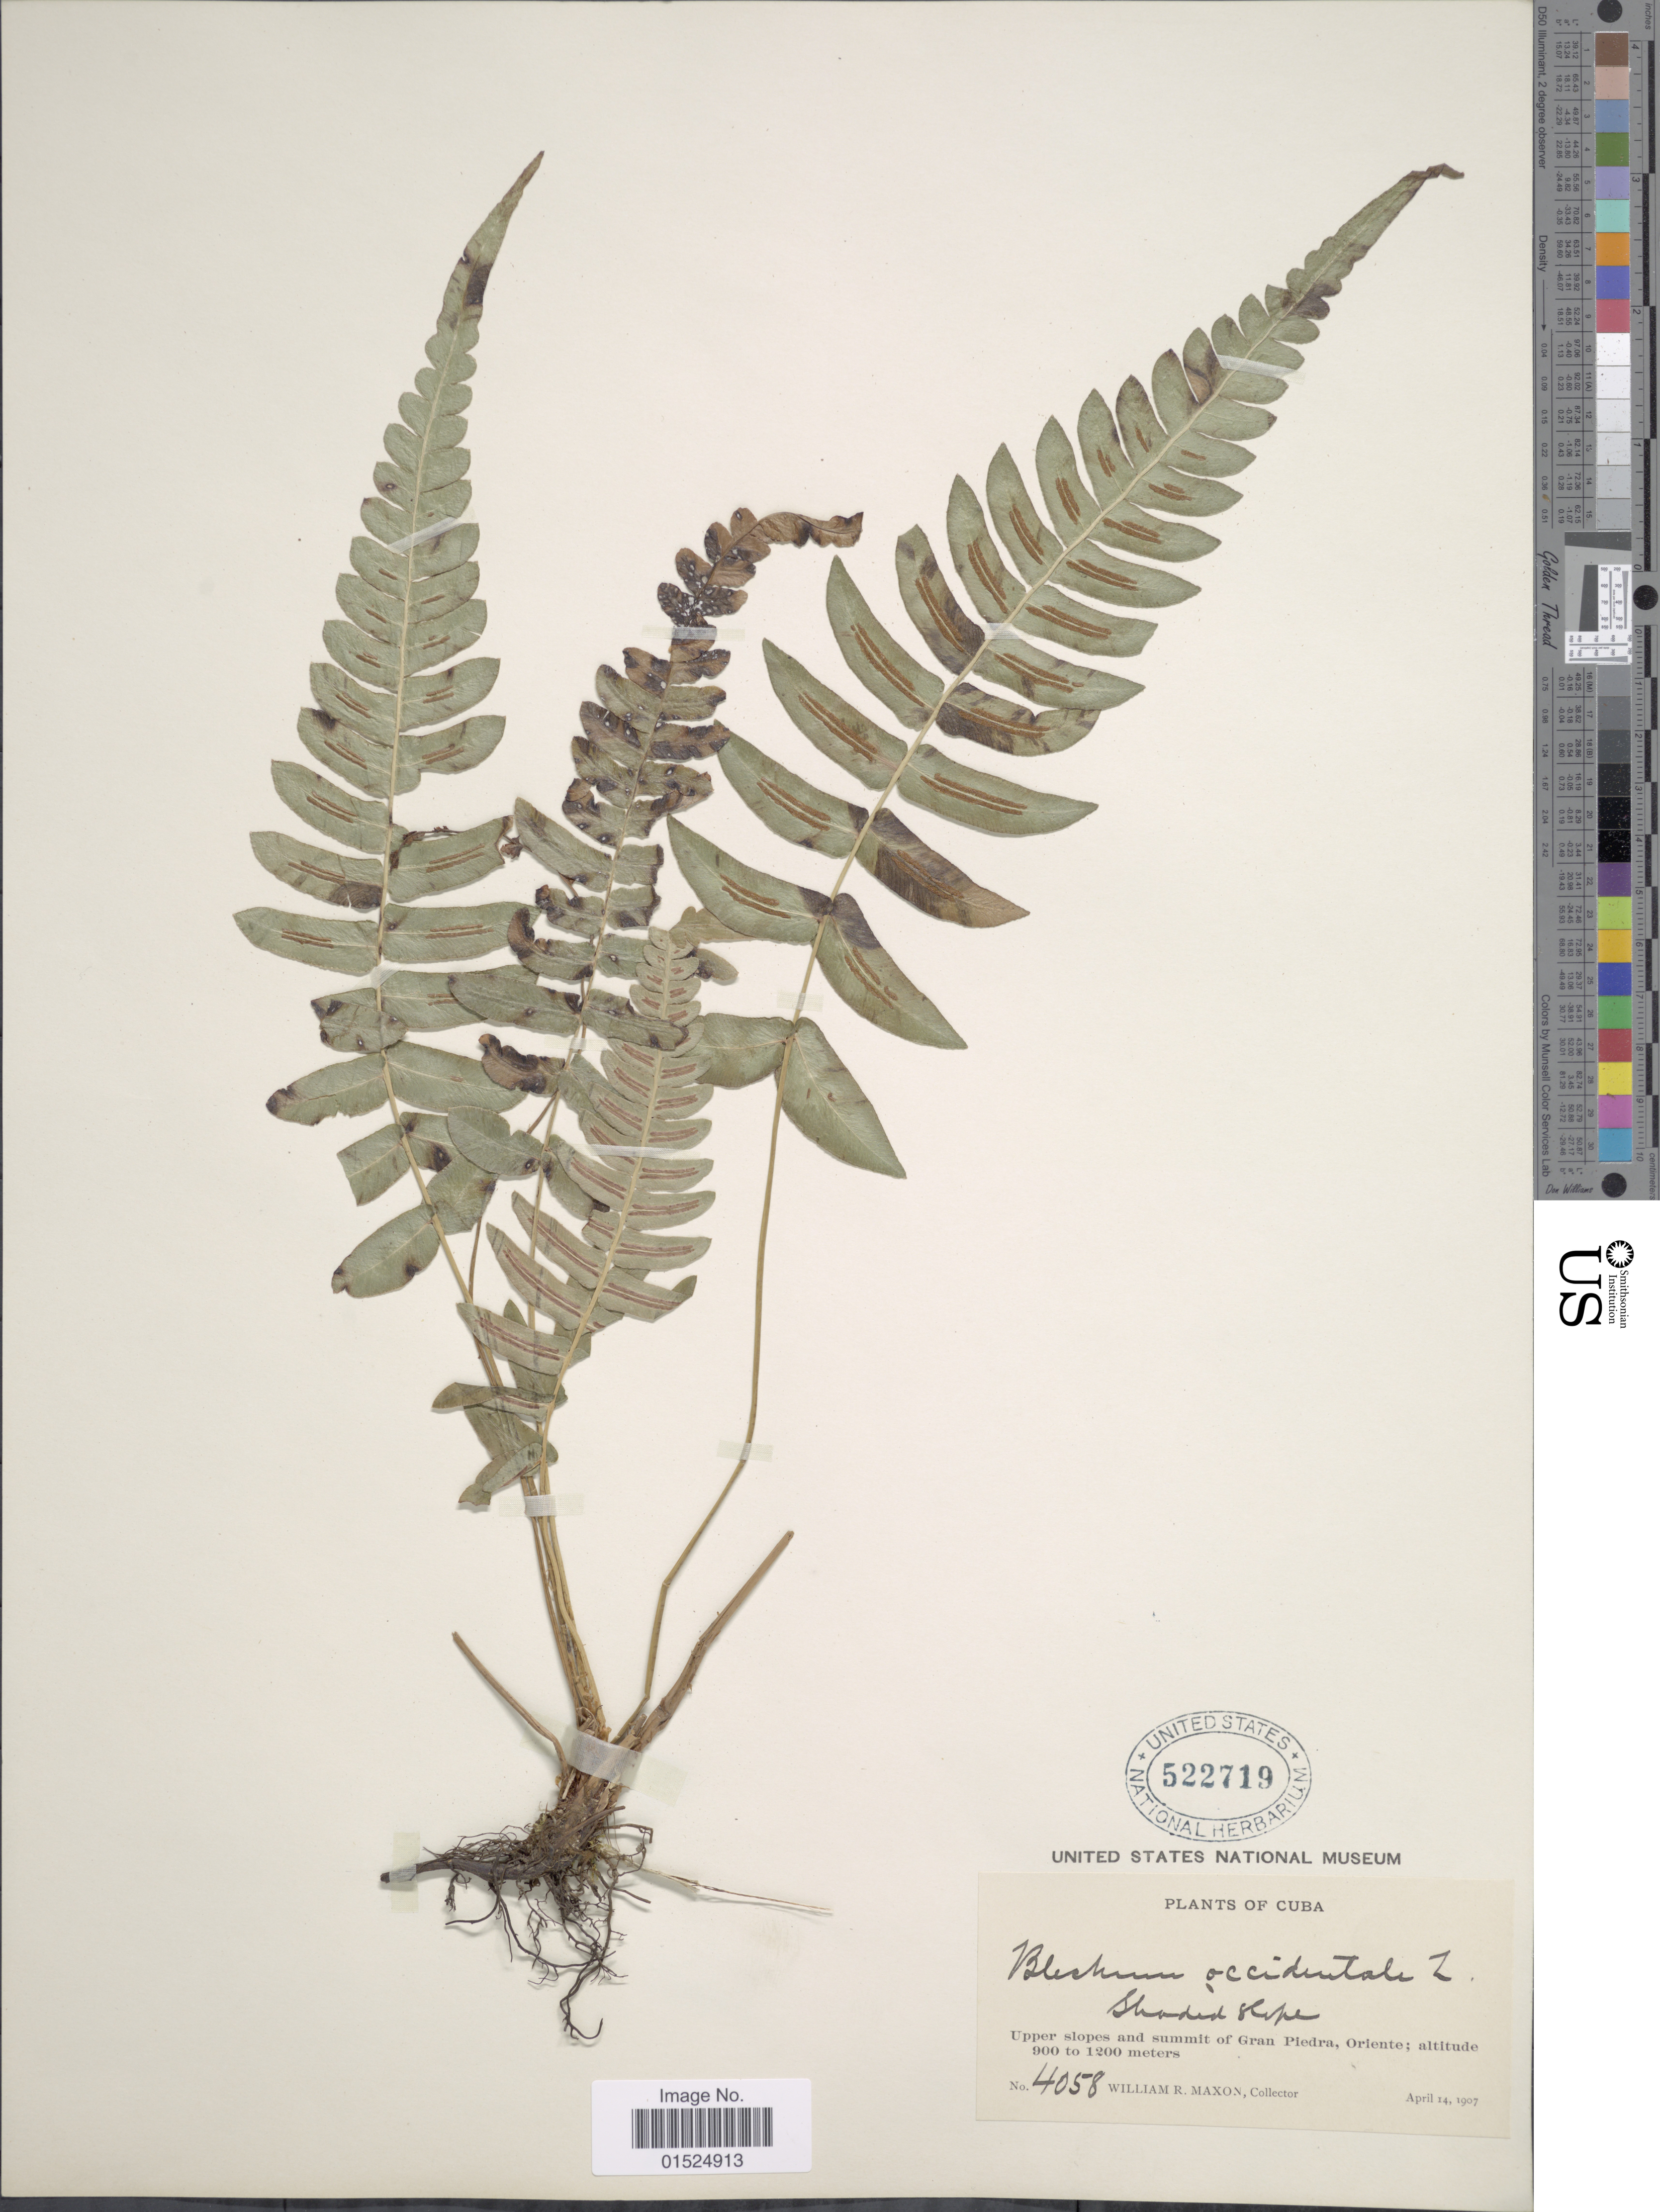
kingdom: Plantae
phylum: Tracheophyta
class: Polypodiopsida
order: Polypodiales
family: Blechnaceae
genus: Blechnum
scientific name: Blechnum occidentale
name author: L.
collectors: W. R. Maxon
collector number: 4058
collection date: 1907-04-14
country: Cuba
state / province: Oriente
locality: Upper slopes and summit of Gran Piedra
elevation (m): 900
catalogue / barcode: US 522719